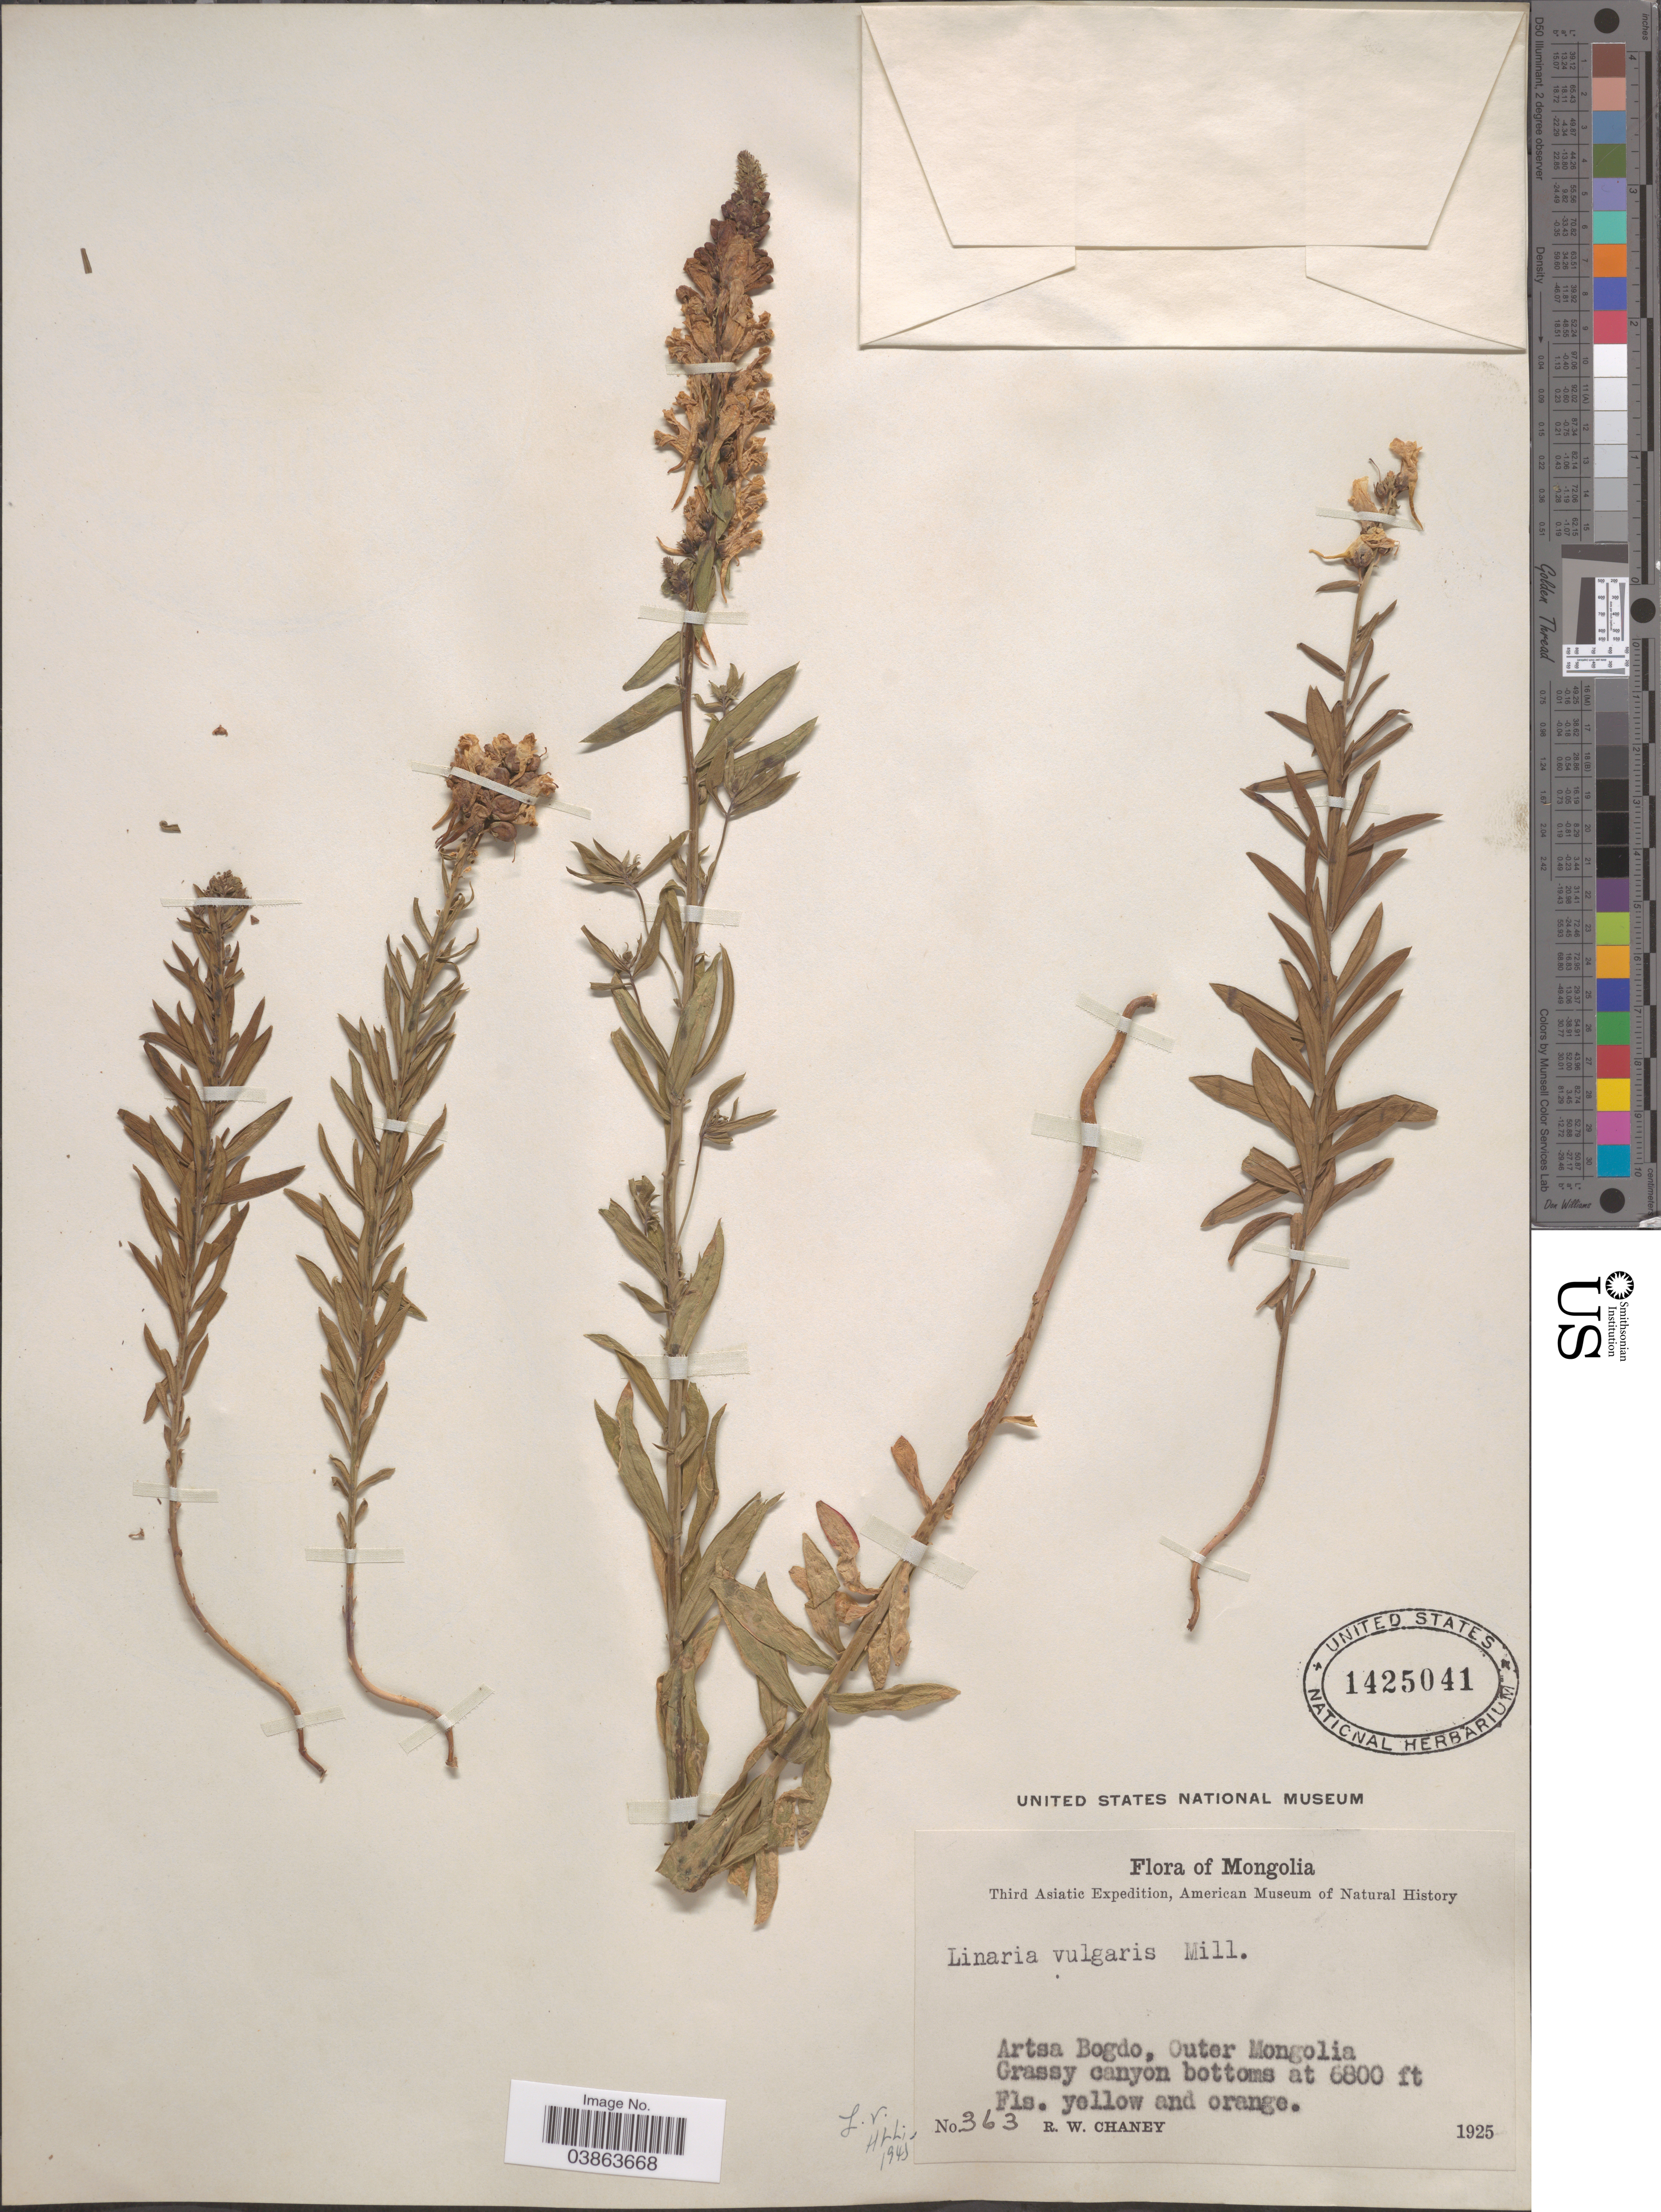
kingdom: Plantae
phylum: Tracheophyta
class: Magnoliopsida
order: Lamiales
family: Plantaginaceae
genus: Linaria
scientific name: Linaria vulgaris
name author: Mill.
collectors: R. Chaney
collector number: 363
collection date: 1925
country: Mongolia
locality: Artsa Bogdo, Outer Mongolia.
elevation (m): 2073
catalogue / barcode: US 1425041